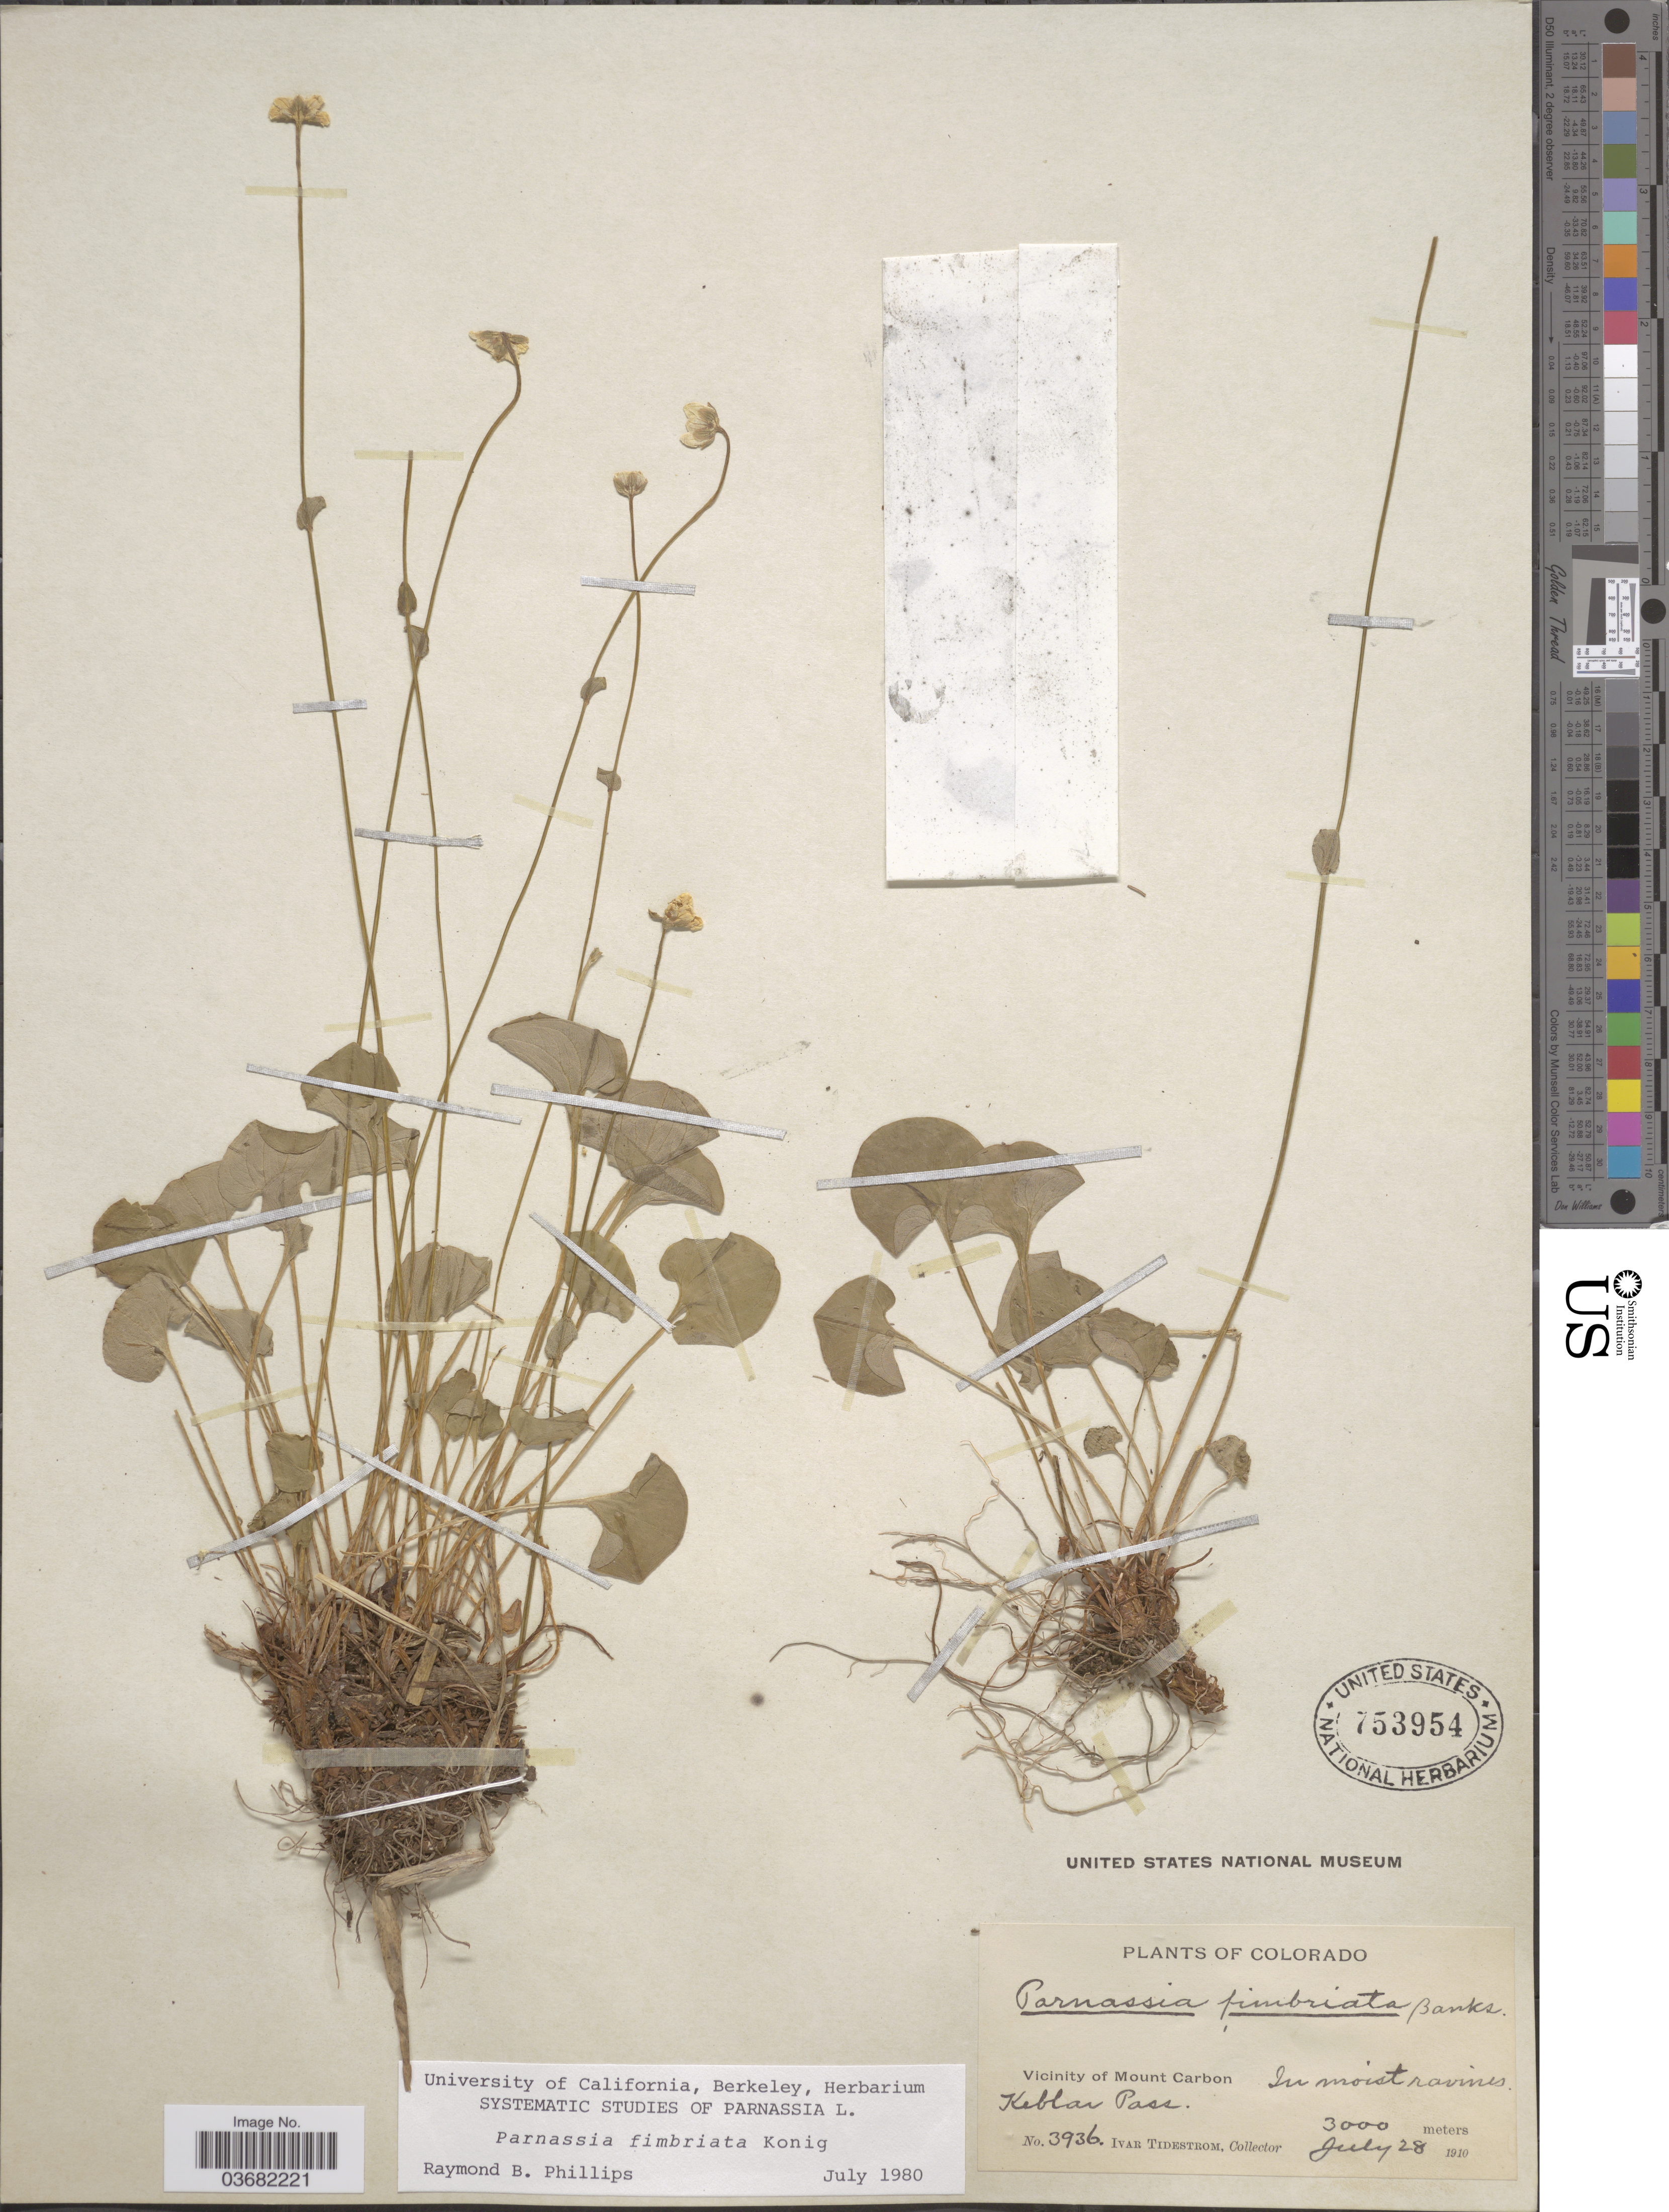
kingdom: Plantae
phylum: Tracheophyta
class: Magnoliopsida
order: Celastrales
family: Parnassiaceae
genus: Parnassia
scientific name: Parnassia fimbriata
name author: K.D. Koenig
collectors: I. F. Tidestrom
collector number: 3936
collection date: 1910-07-28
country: United States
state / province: Colorado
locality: Vicinity of Mount Carbon. Keblar Pass.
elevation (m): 3000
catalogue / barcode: US 753954